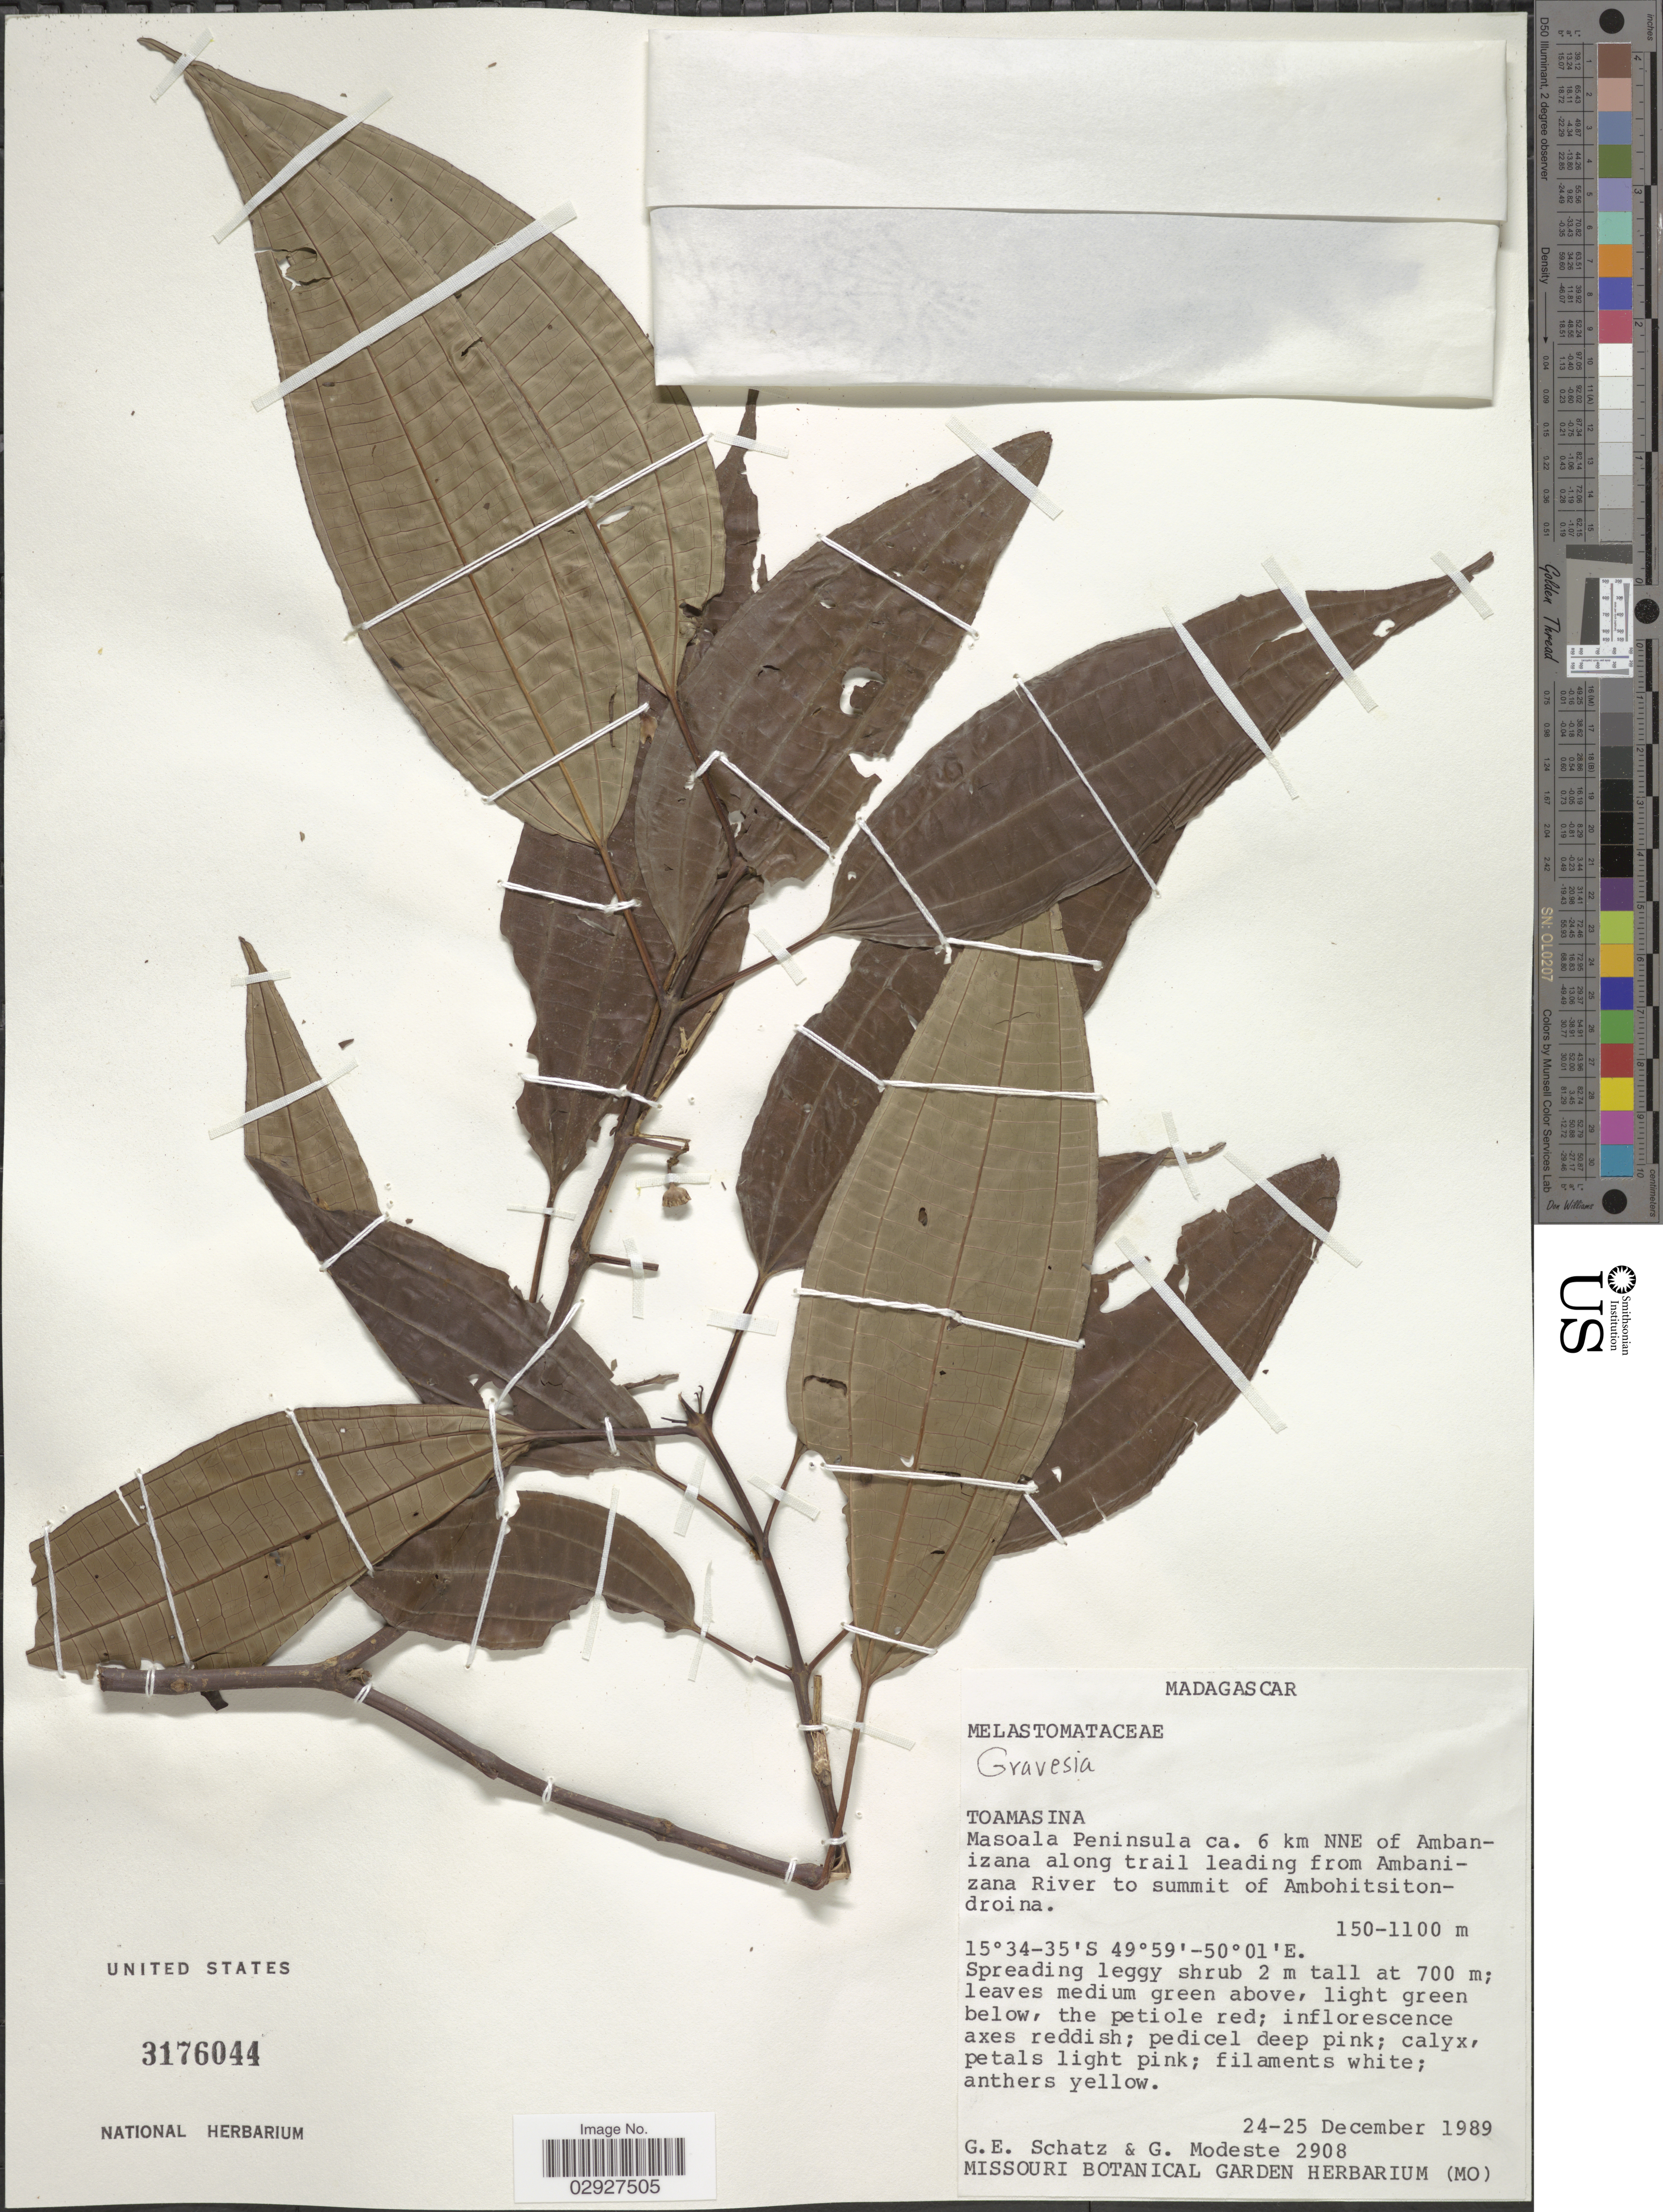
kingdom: Plantae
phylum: Tracheophyta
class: Magnoliopsida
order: Myrtales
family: Melastomataceae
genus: Gravesia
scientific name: Gravesia sp.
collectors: G. Schatz & G. Modeste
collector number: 2908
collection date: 1989-12-24/1989-12-25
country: Madagascar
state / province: Analanjirofo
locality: Masoala Peninsula ca. 6 km NNE of Ambanizana along trail leading from Ambanizana River to summit of Ambohitsitondroina.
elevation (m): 150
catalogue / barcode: US 3176044